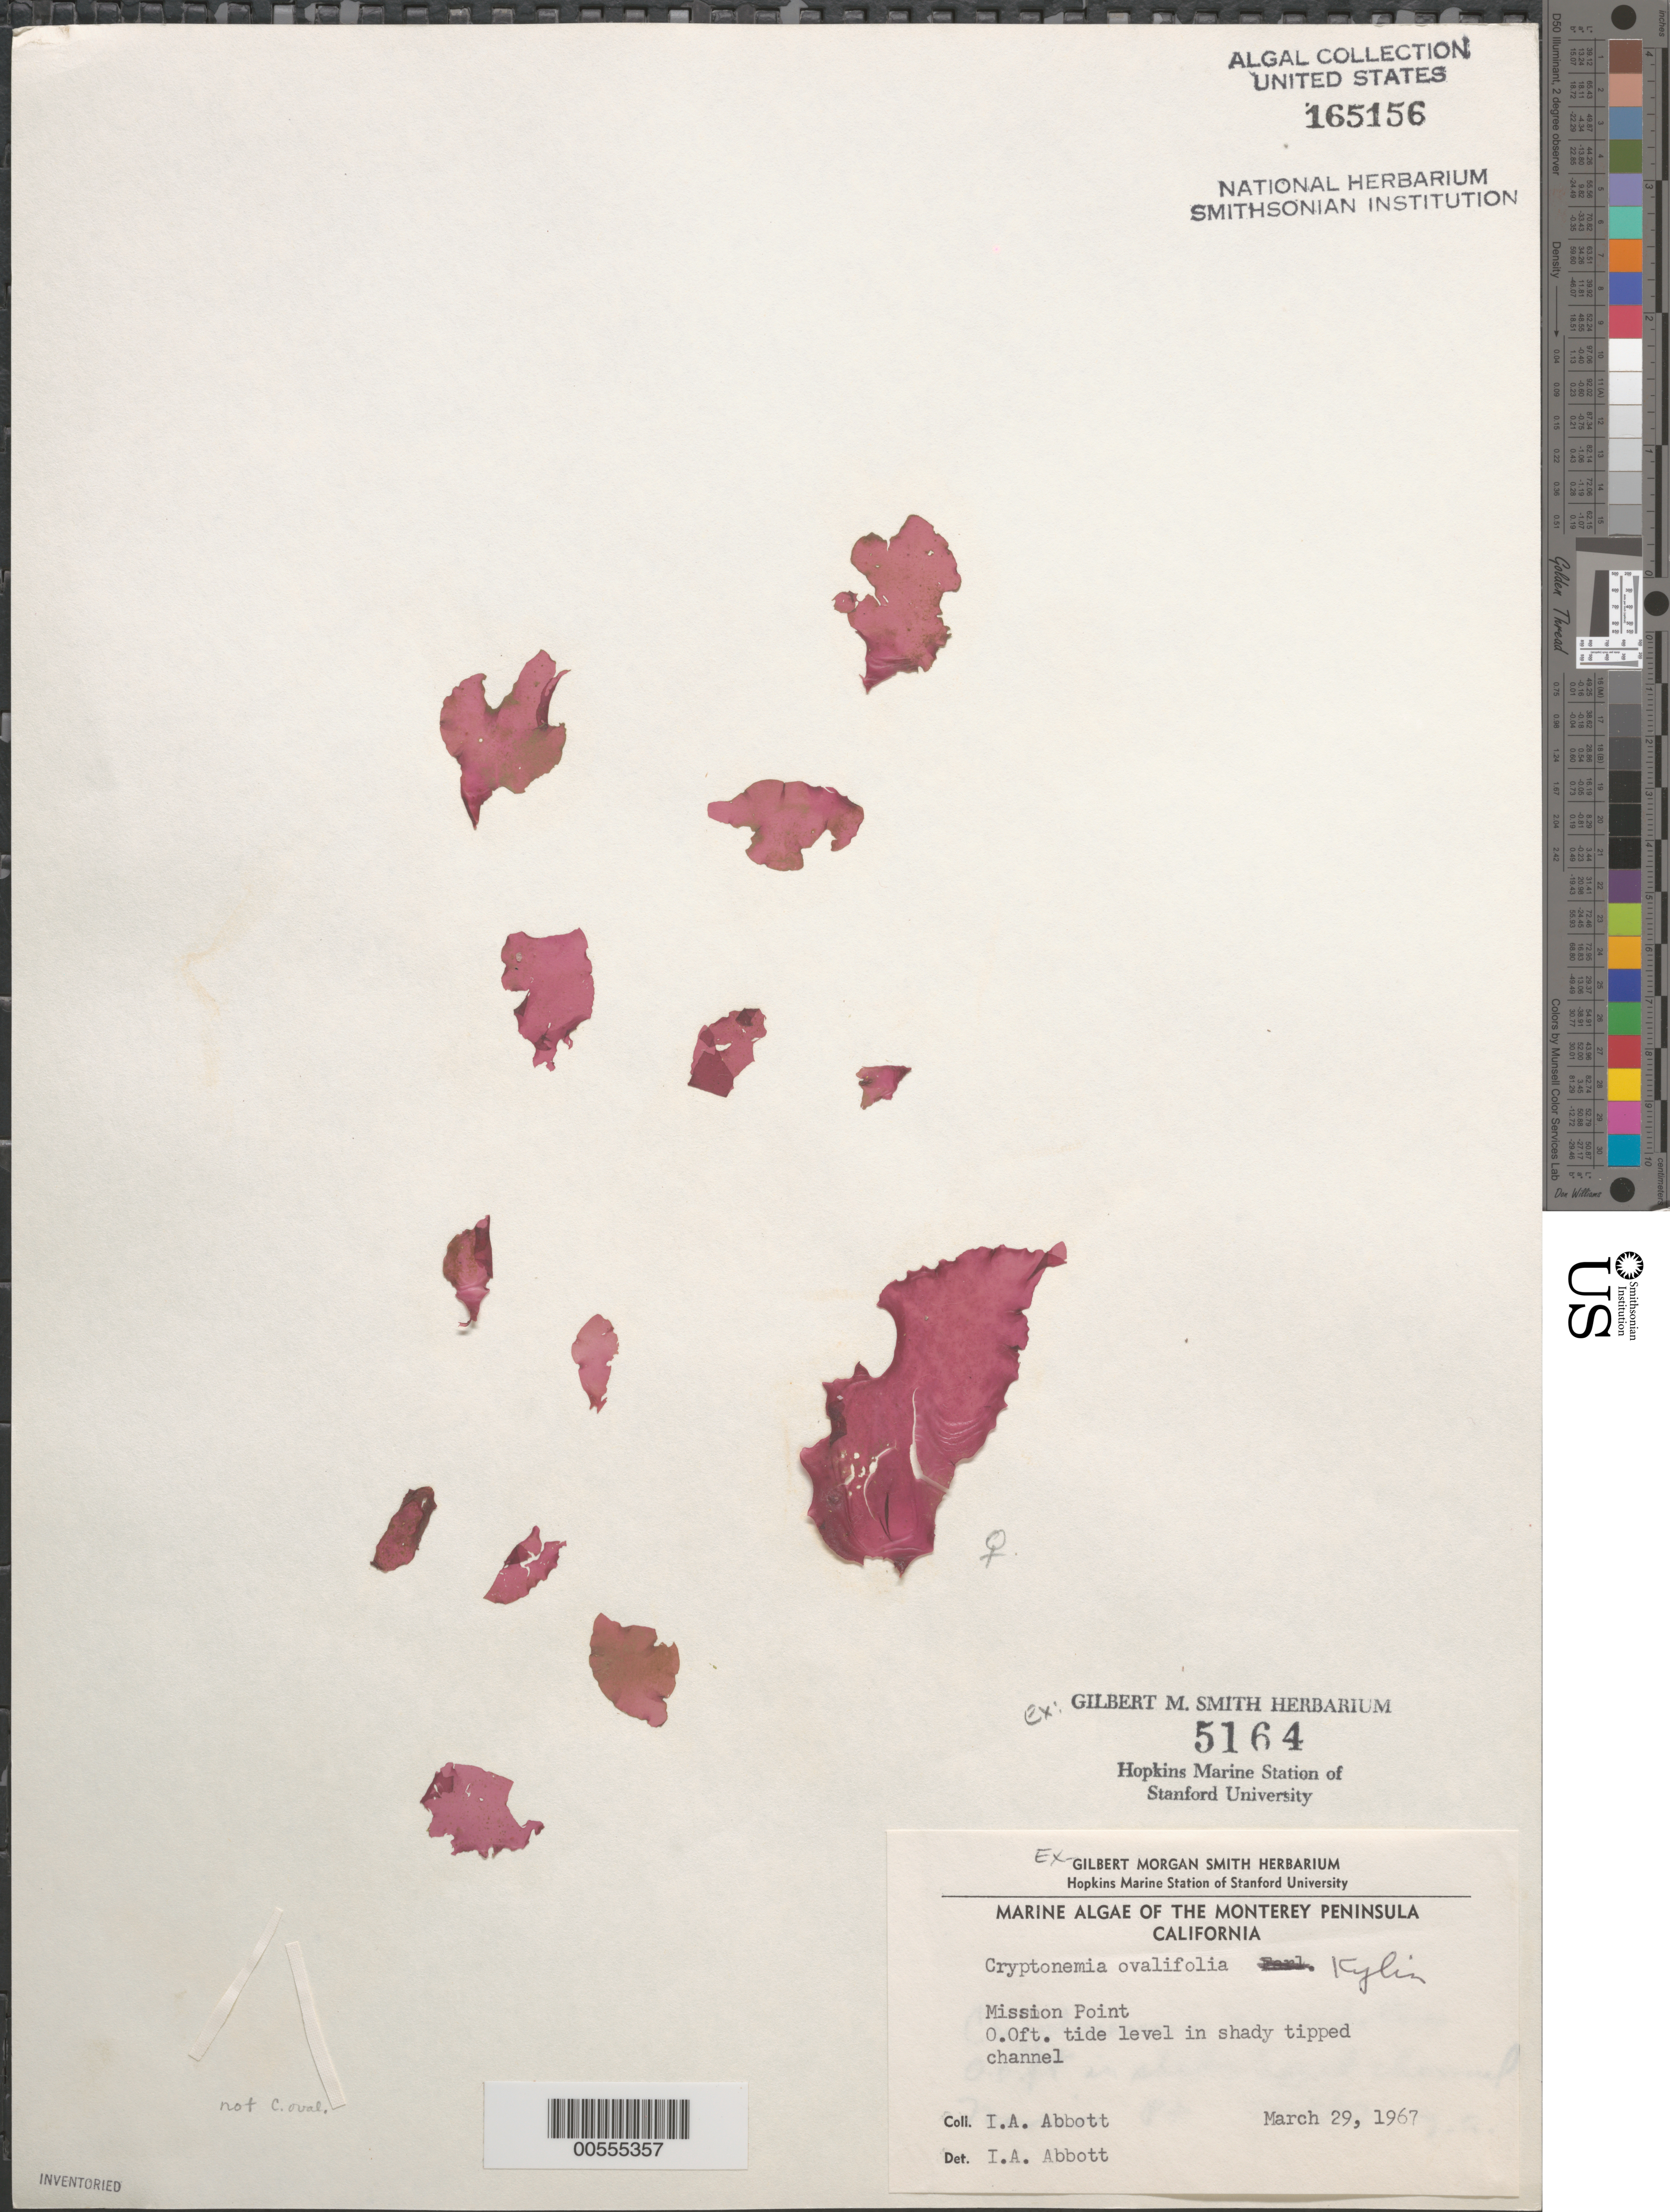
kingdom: Plantae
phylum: Rhodophyta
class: Florideophyceae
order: Halymeniales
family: Halymeniaceae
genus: Isabbottia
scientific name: Isabbottia ovalifolia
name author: (Kylin) M.S. Balakrishnan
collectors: I. A. Abbott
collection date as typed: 29 Mar 1967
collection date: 1967-03-29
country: United States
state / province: California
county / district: Monterey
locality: Mission Point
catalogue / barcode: US 165156